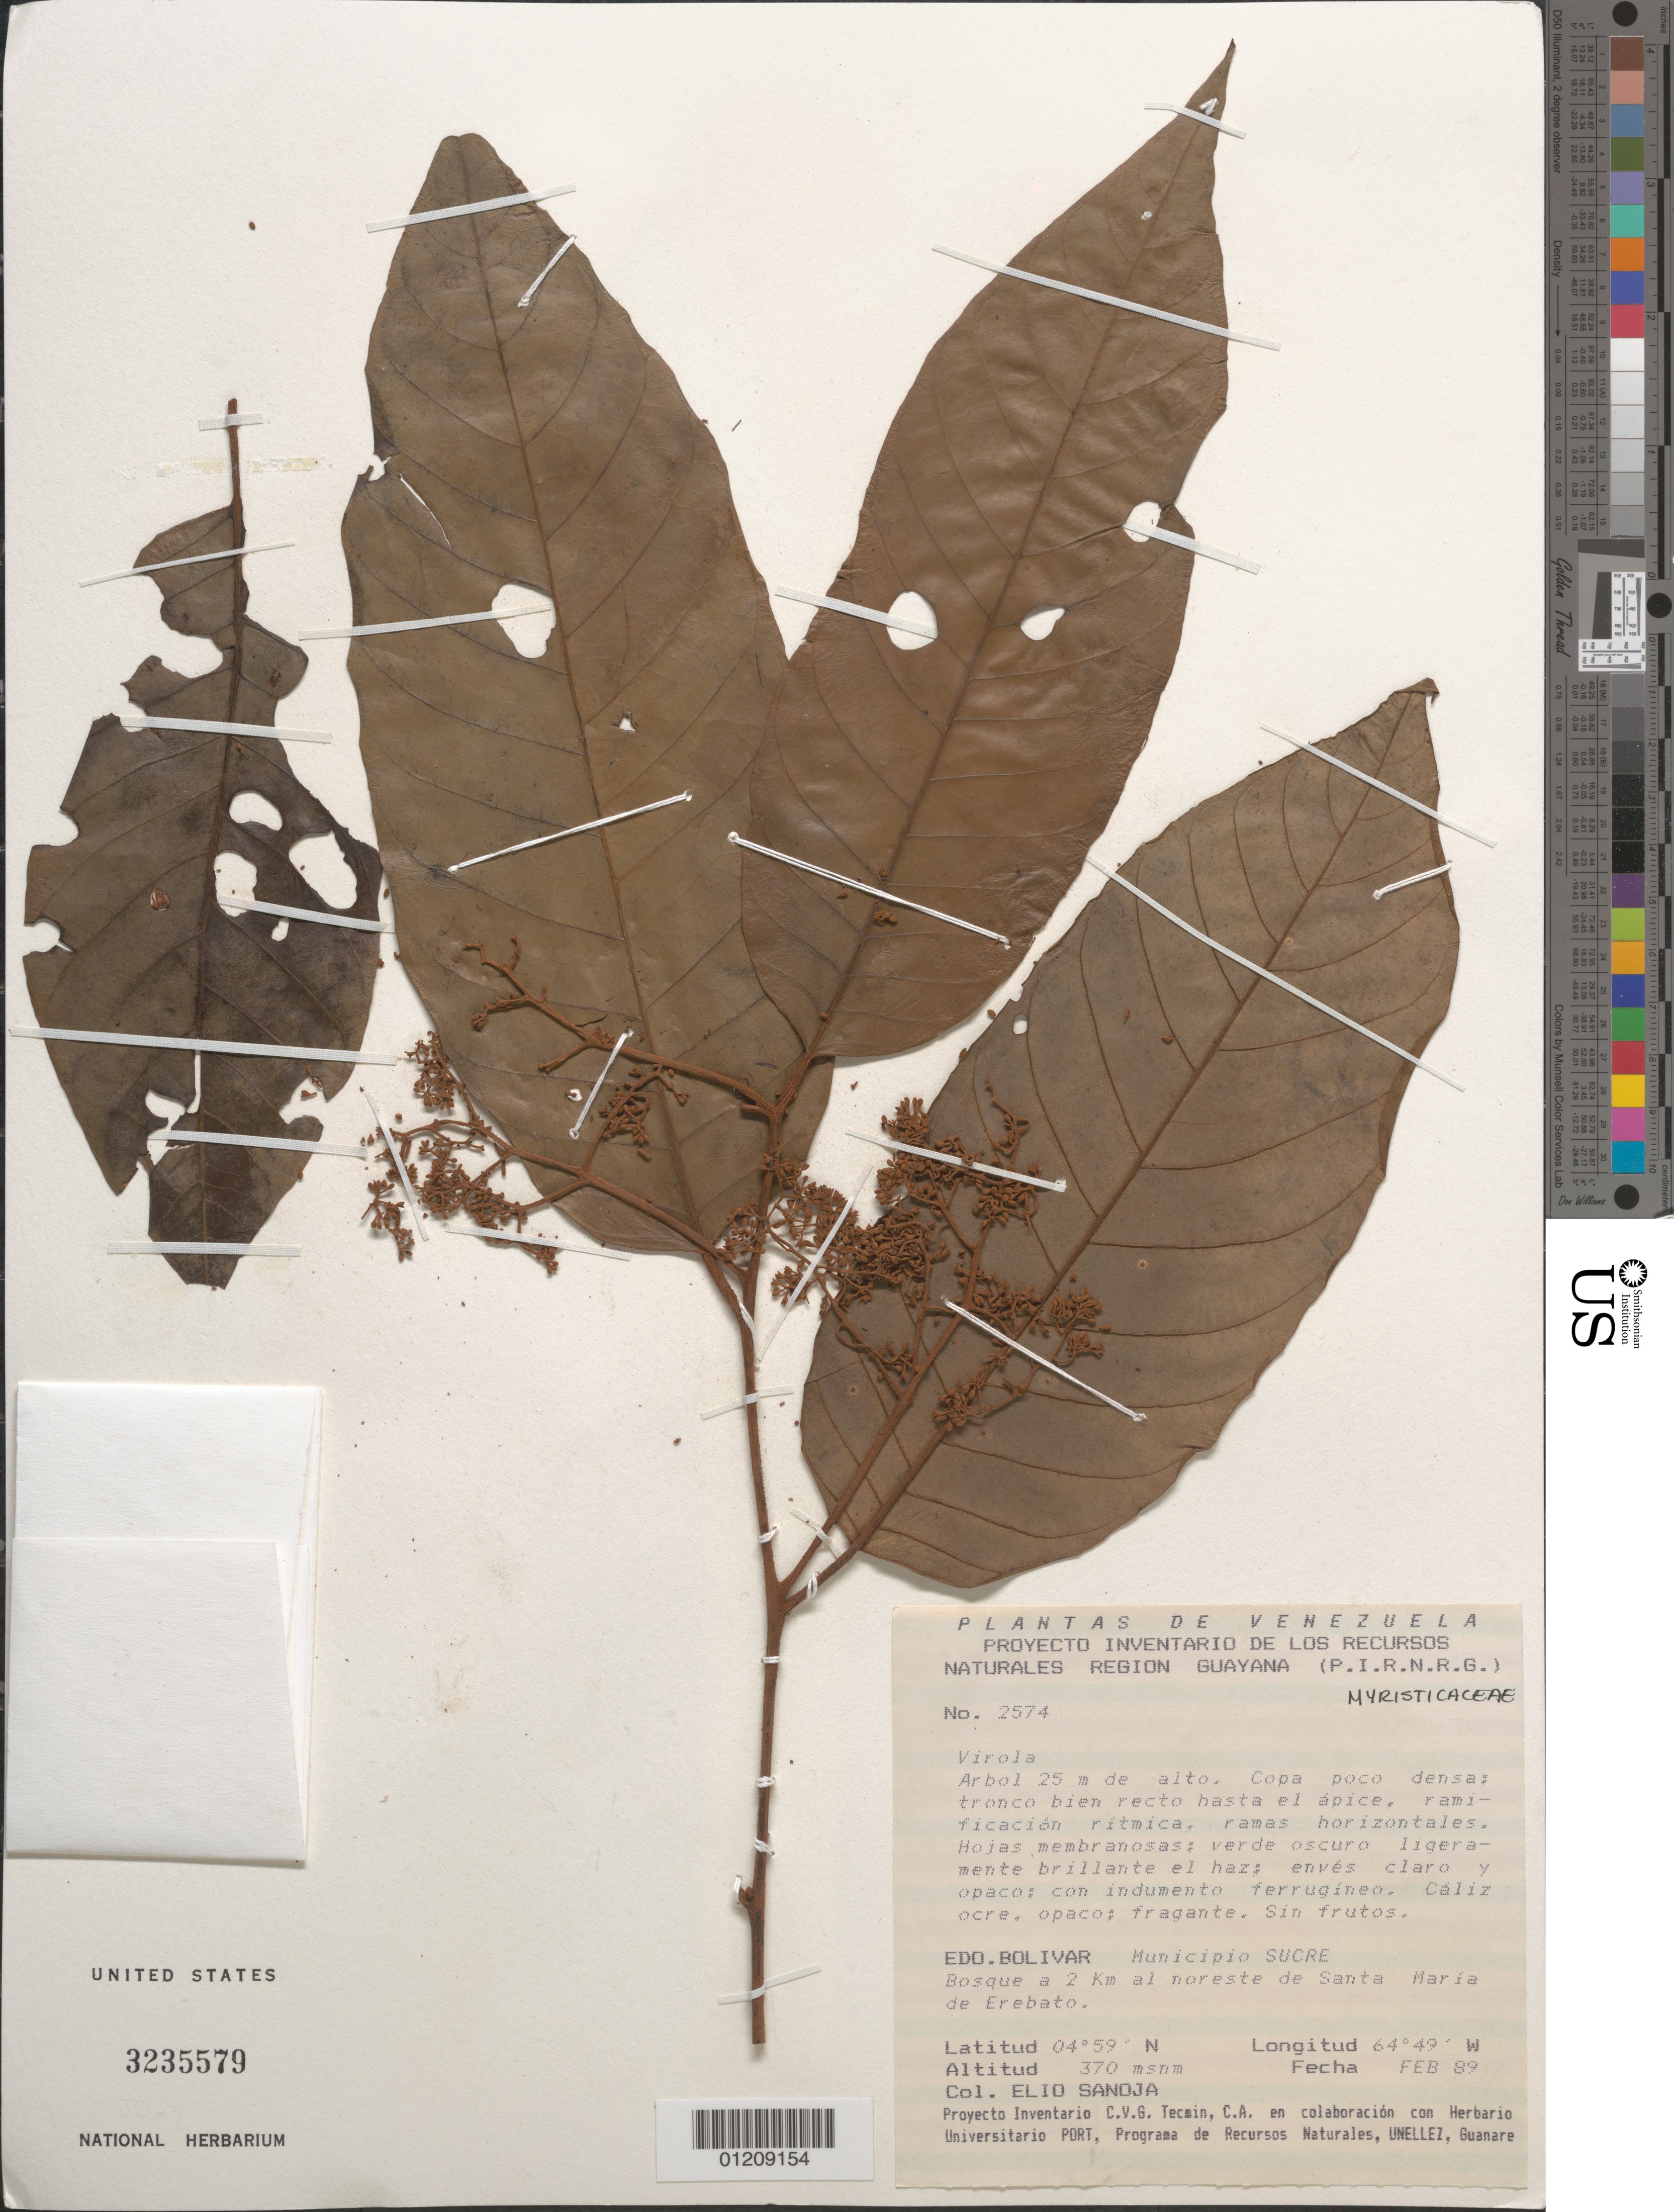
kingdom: Plantae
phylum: Tracheophyta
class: Magnoliopsida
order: Magnoliales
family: Myristicaceae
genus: Iryanthera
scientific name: Iryanthera sp.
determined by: Janovec, J. P.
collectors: E. Sanoja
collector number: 2574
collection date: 1989-02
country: Venezuela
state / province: Bolívar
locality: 2km al noreste de Santa Maria de Erebato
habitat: bosque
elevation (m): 370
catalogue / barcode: US 3235579